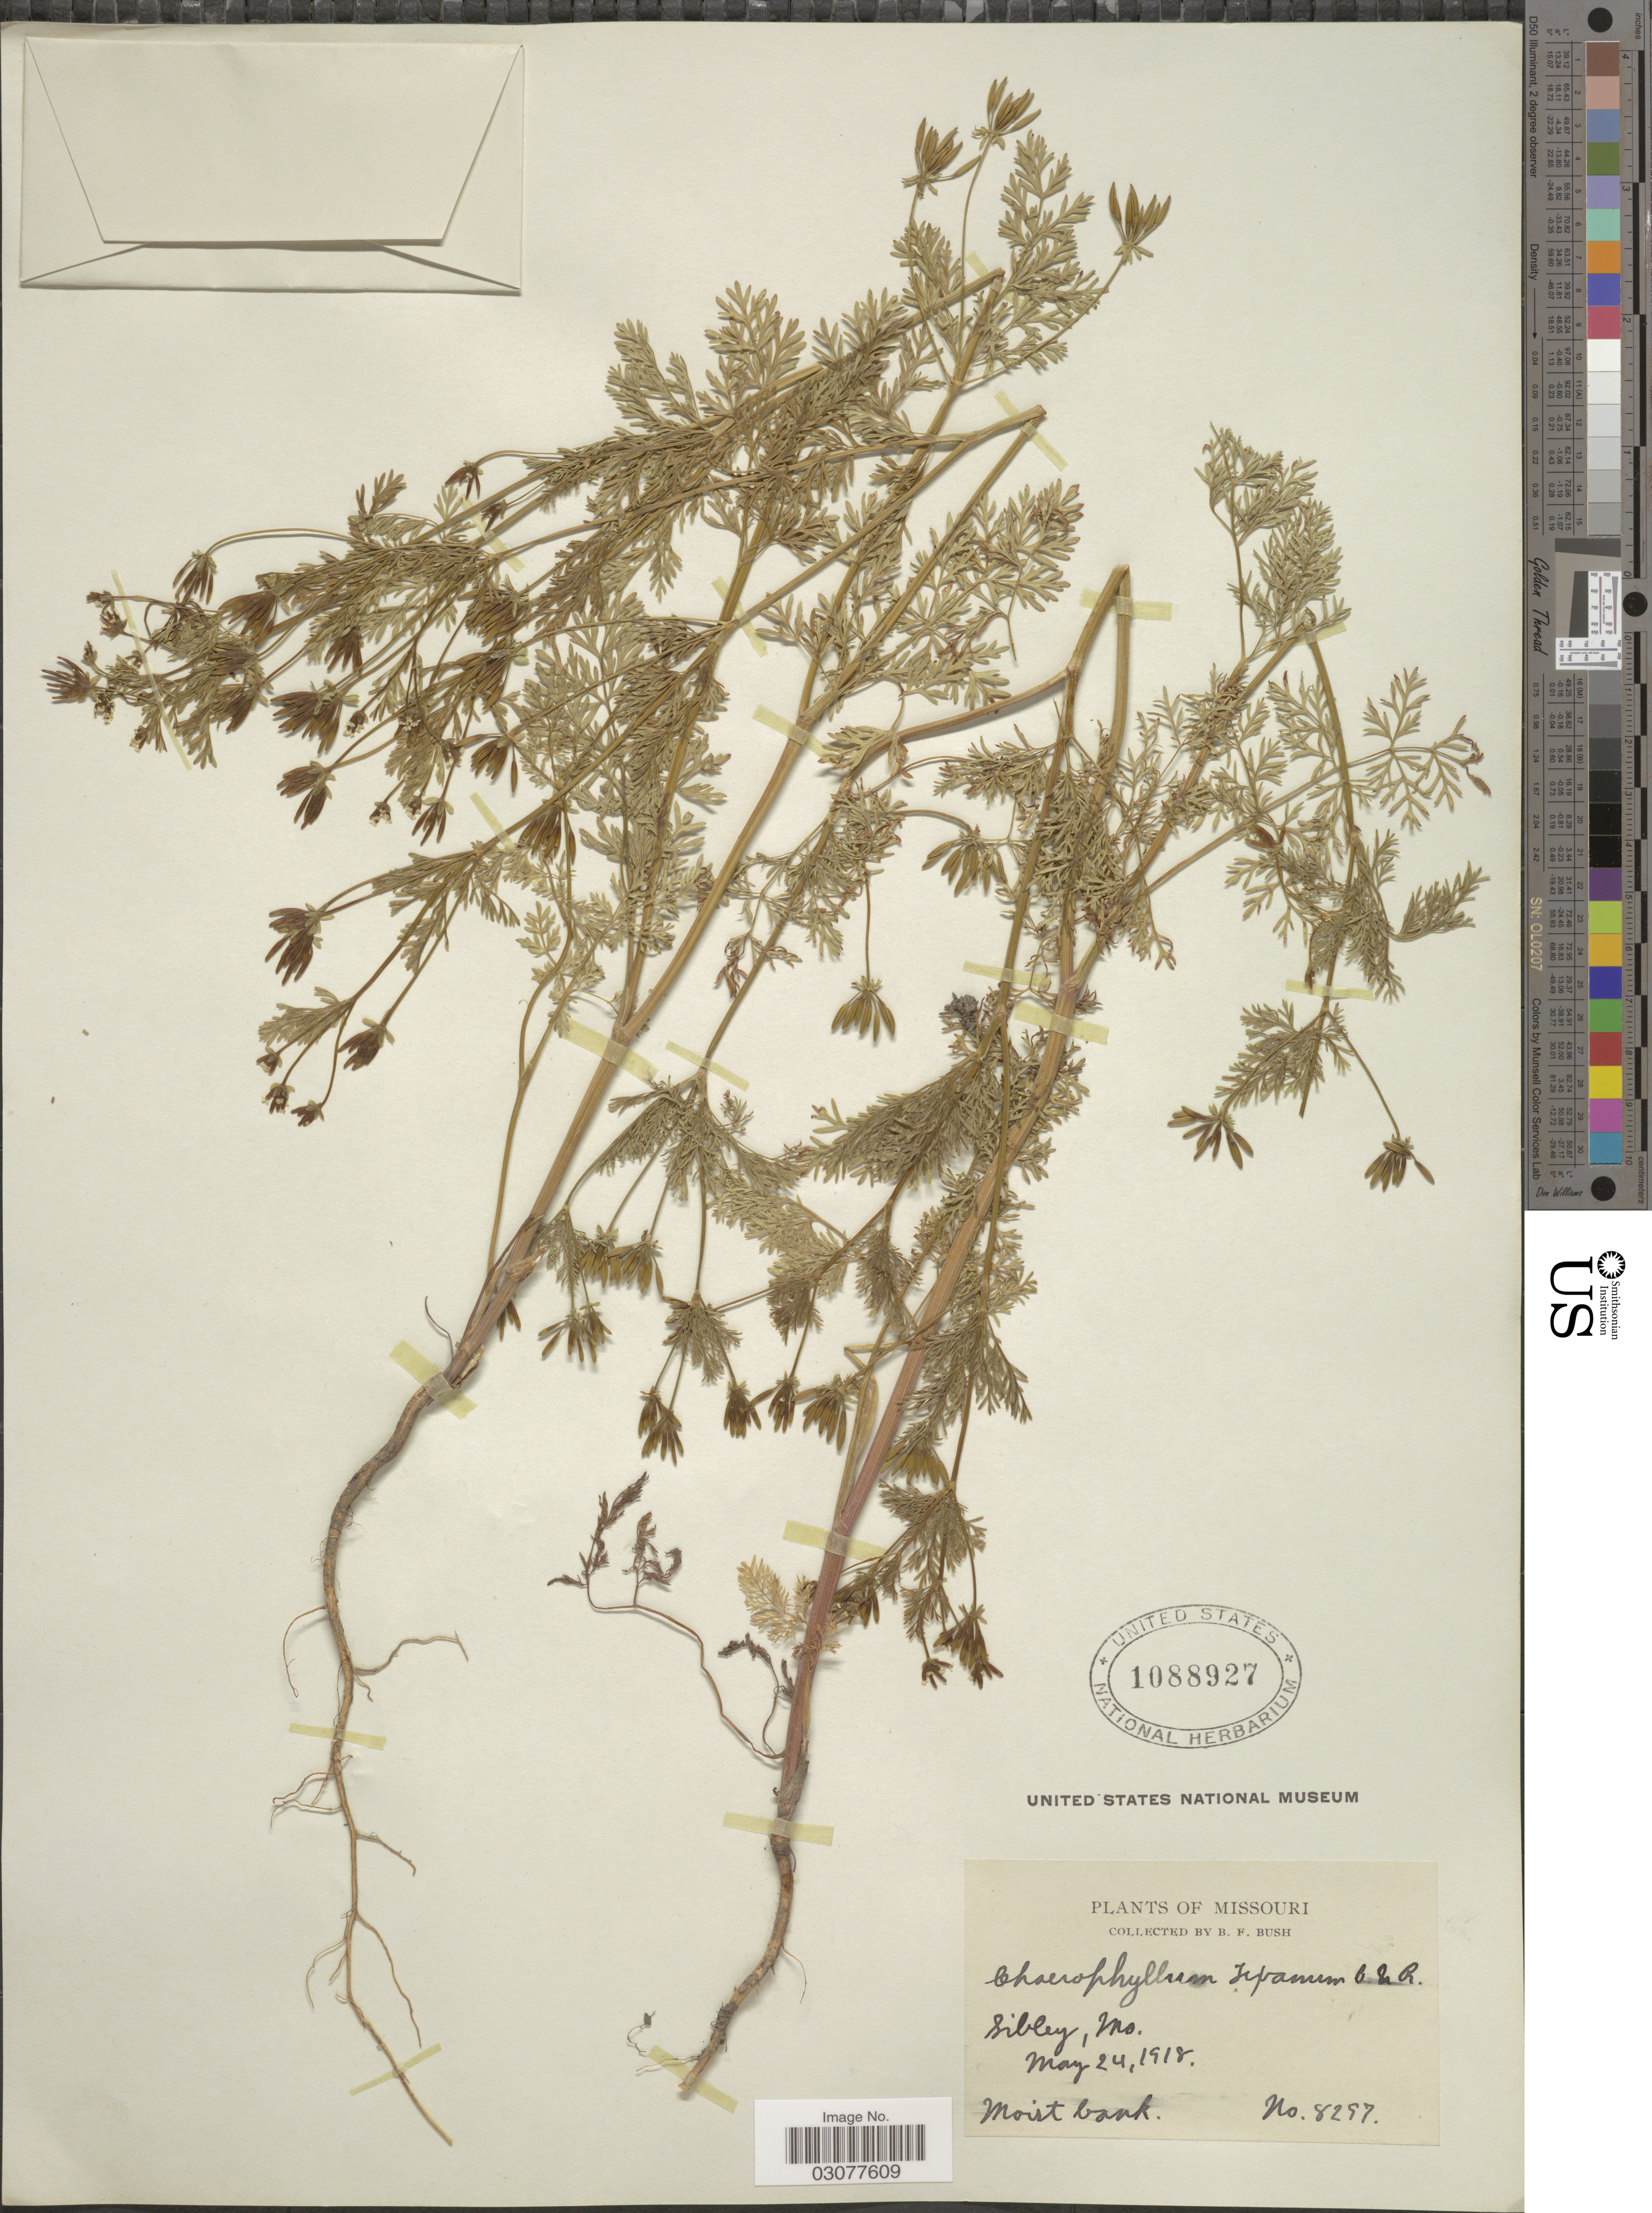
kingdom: Plantae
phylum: Tracheophyta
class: Magnoliopsida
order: Apiales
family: Apiaceae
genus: Chaerophyllum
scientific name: Chaerophyllum texanum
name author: J.M. Coult. & Rose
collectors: B. F. Bush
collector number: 8297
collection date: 1918-05-24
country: United States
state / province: Missouri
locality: Sibley.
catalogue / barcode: US 1088927